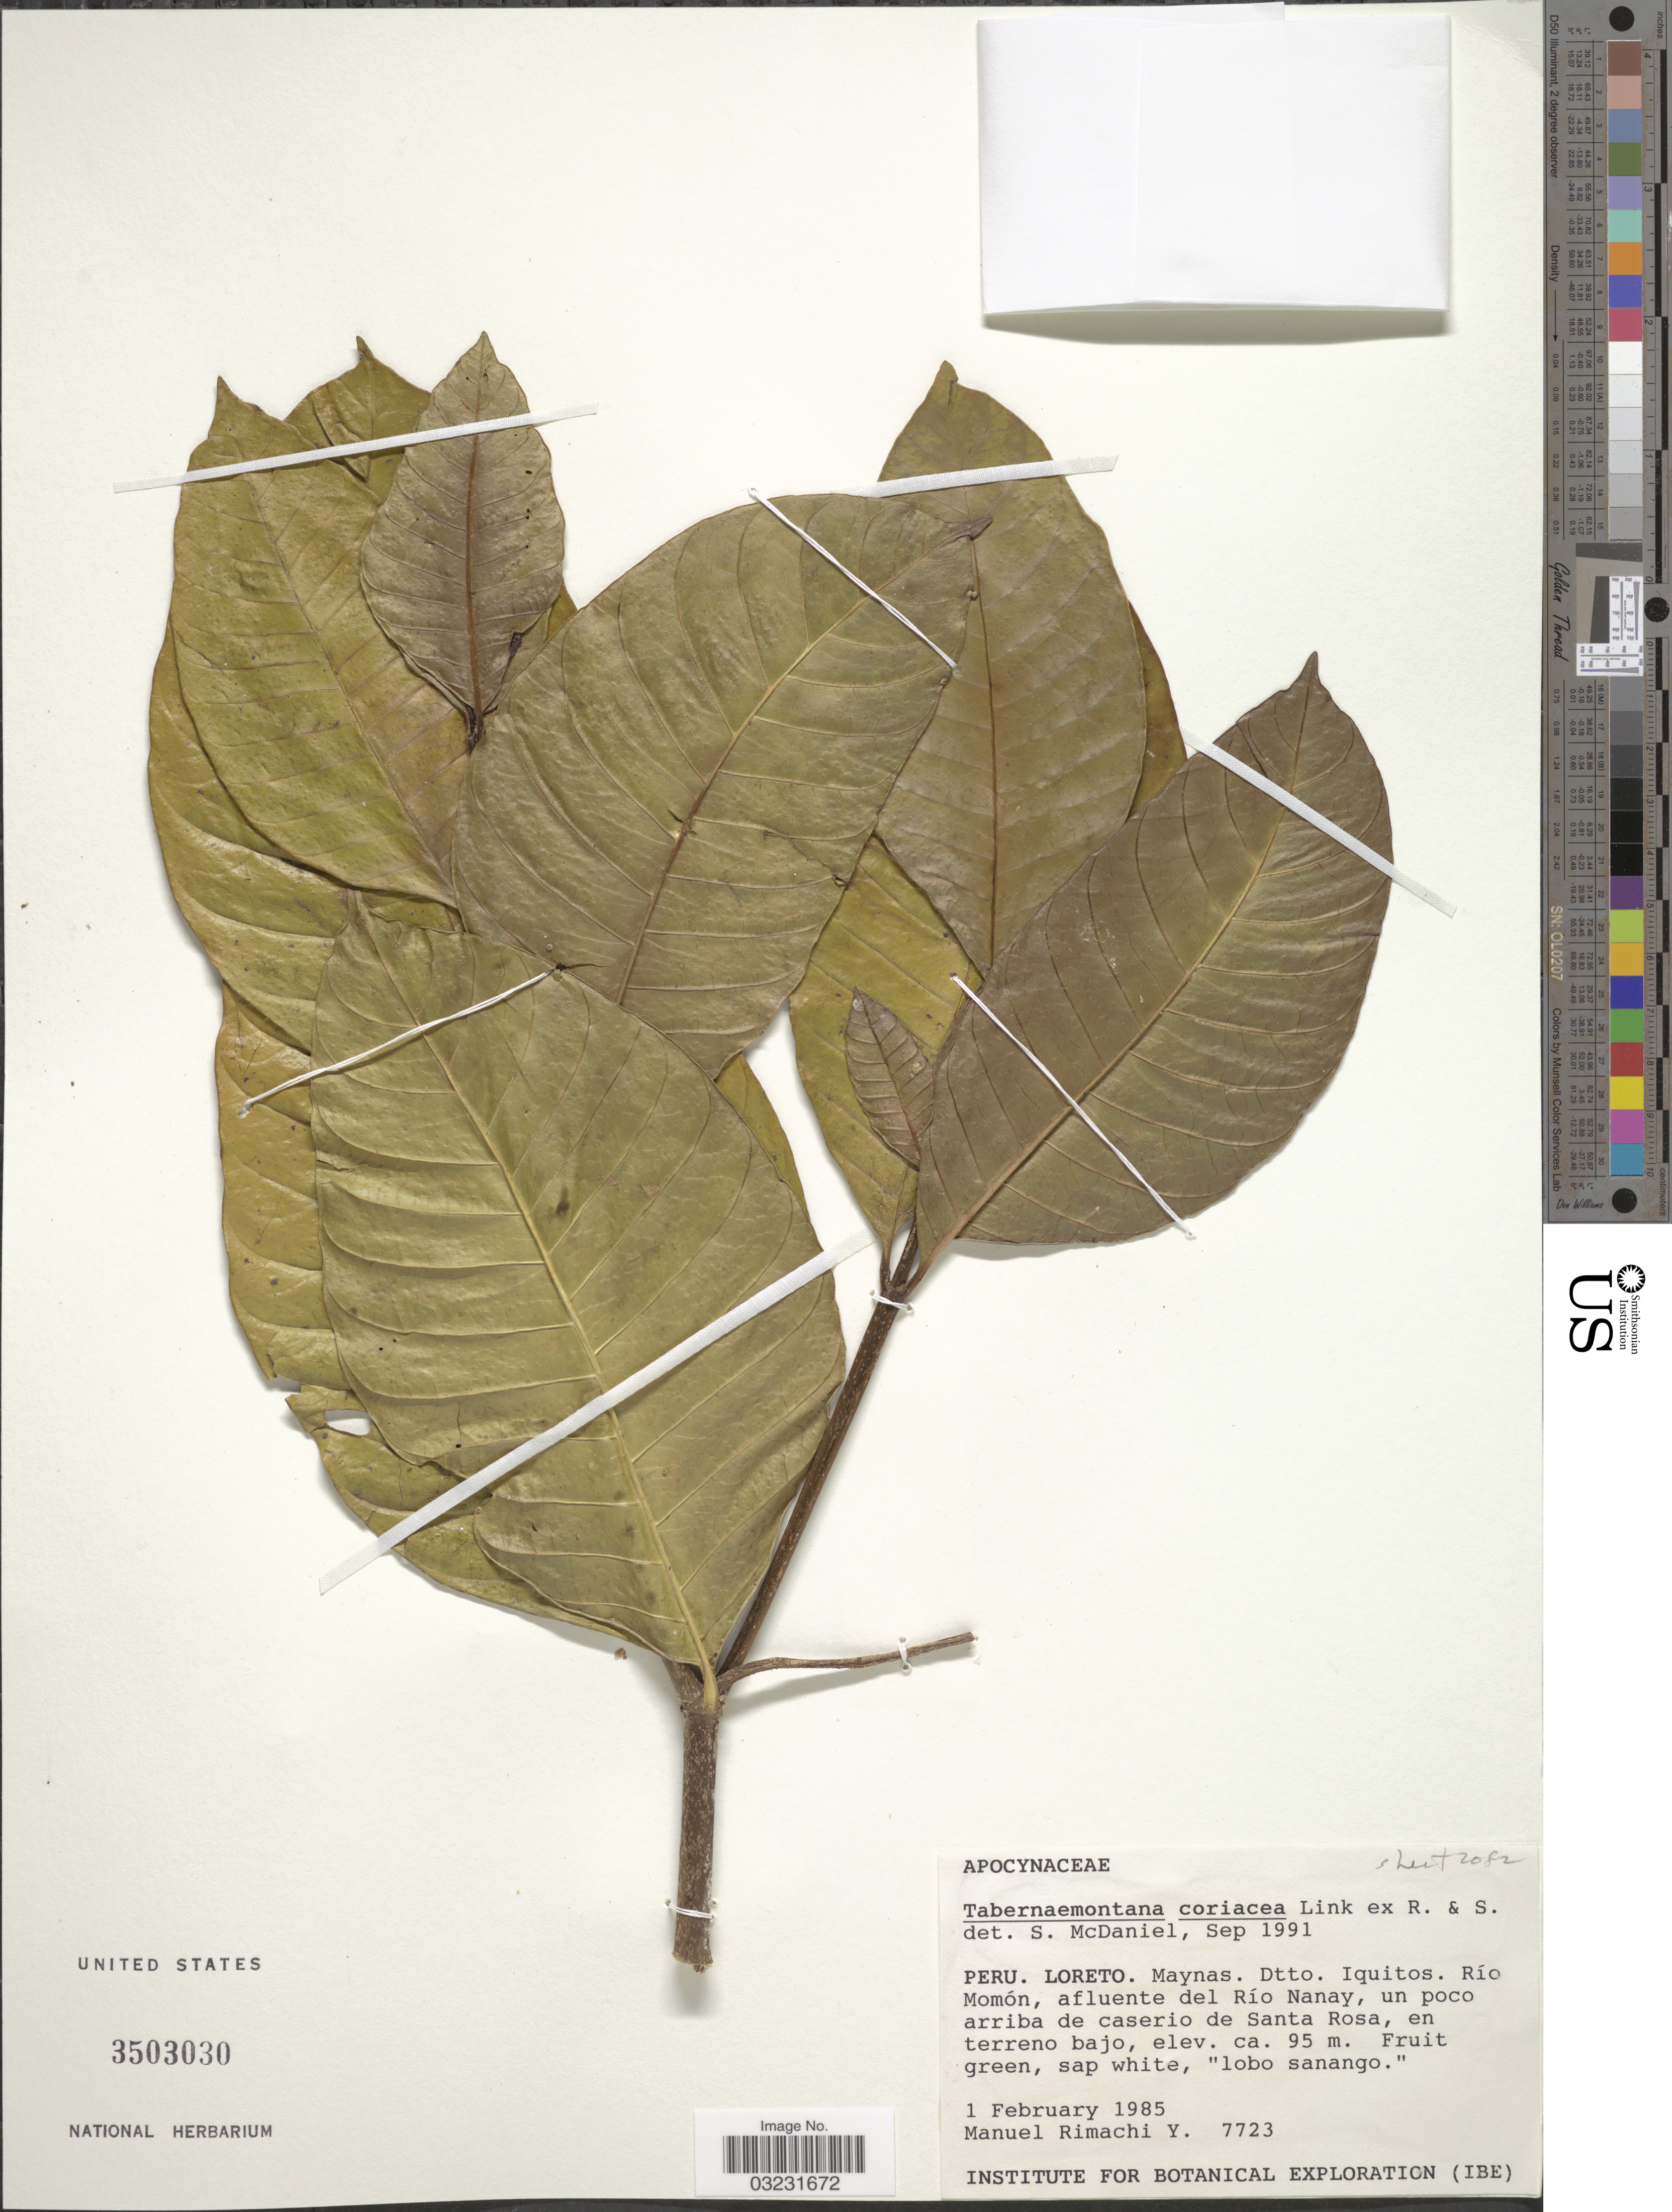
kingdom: Plantae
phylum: Tracheophyta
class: Magnoliopsida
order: Gentianales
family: Apocynaceae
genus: Tabernaemontana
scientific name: Tabernaemontana coriacea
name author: Link ex Roem. & Schult.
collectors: M. Rimachi Y.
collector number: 7723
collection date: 1985-02-01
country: Peru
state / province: Loreto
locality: Maynas. Dtto. Iquitos. Río Momón, afluente del Río Nanay, un poco arriba de caserio de Santa Rosa, en terreno bajo.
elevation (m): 95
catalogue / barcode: US 3503030